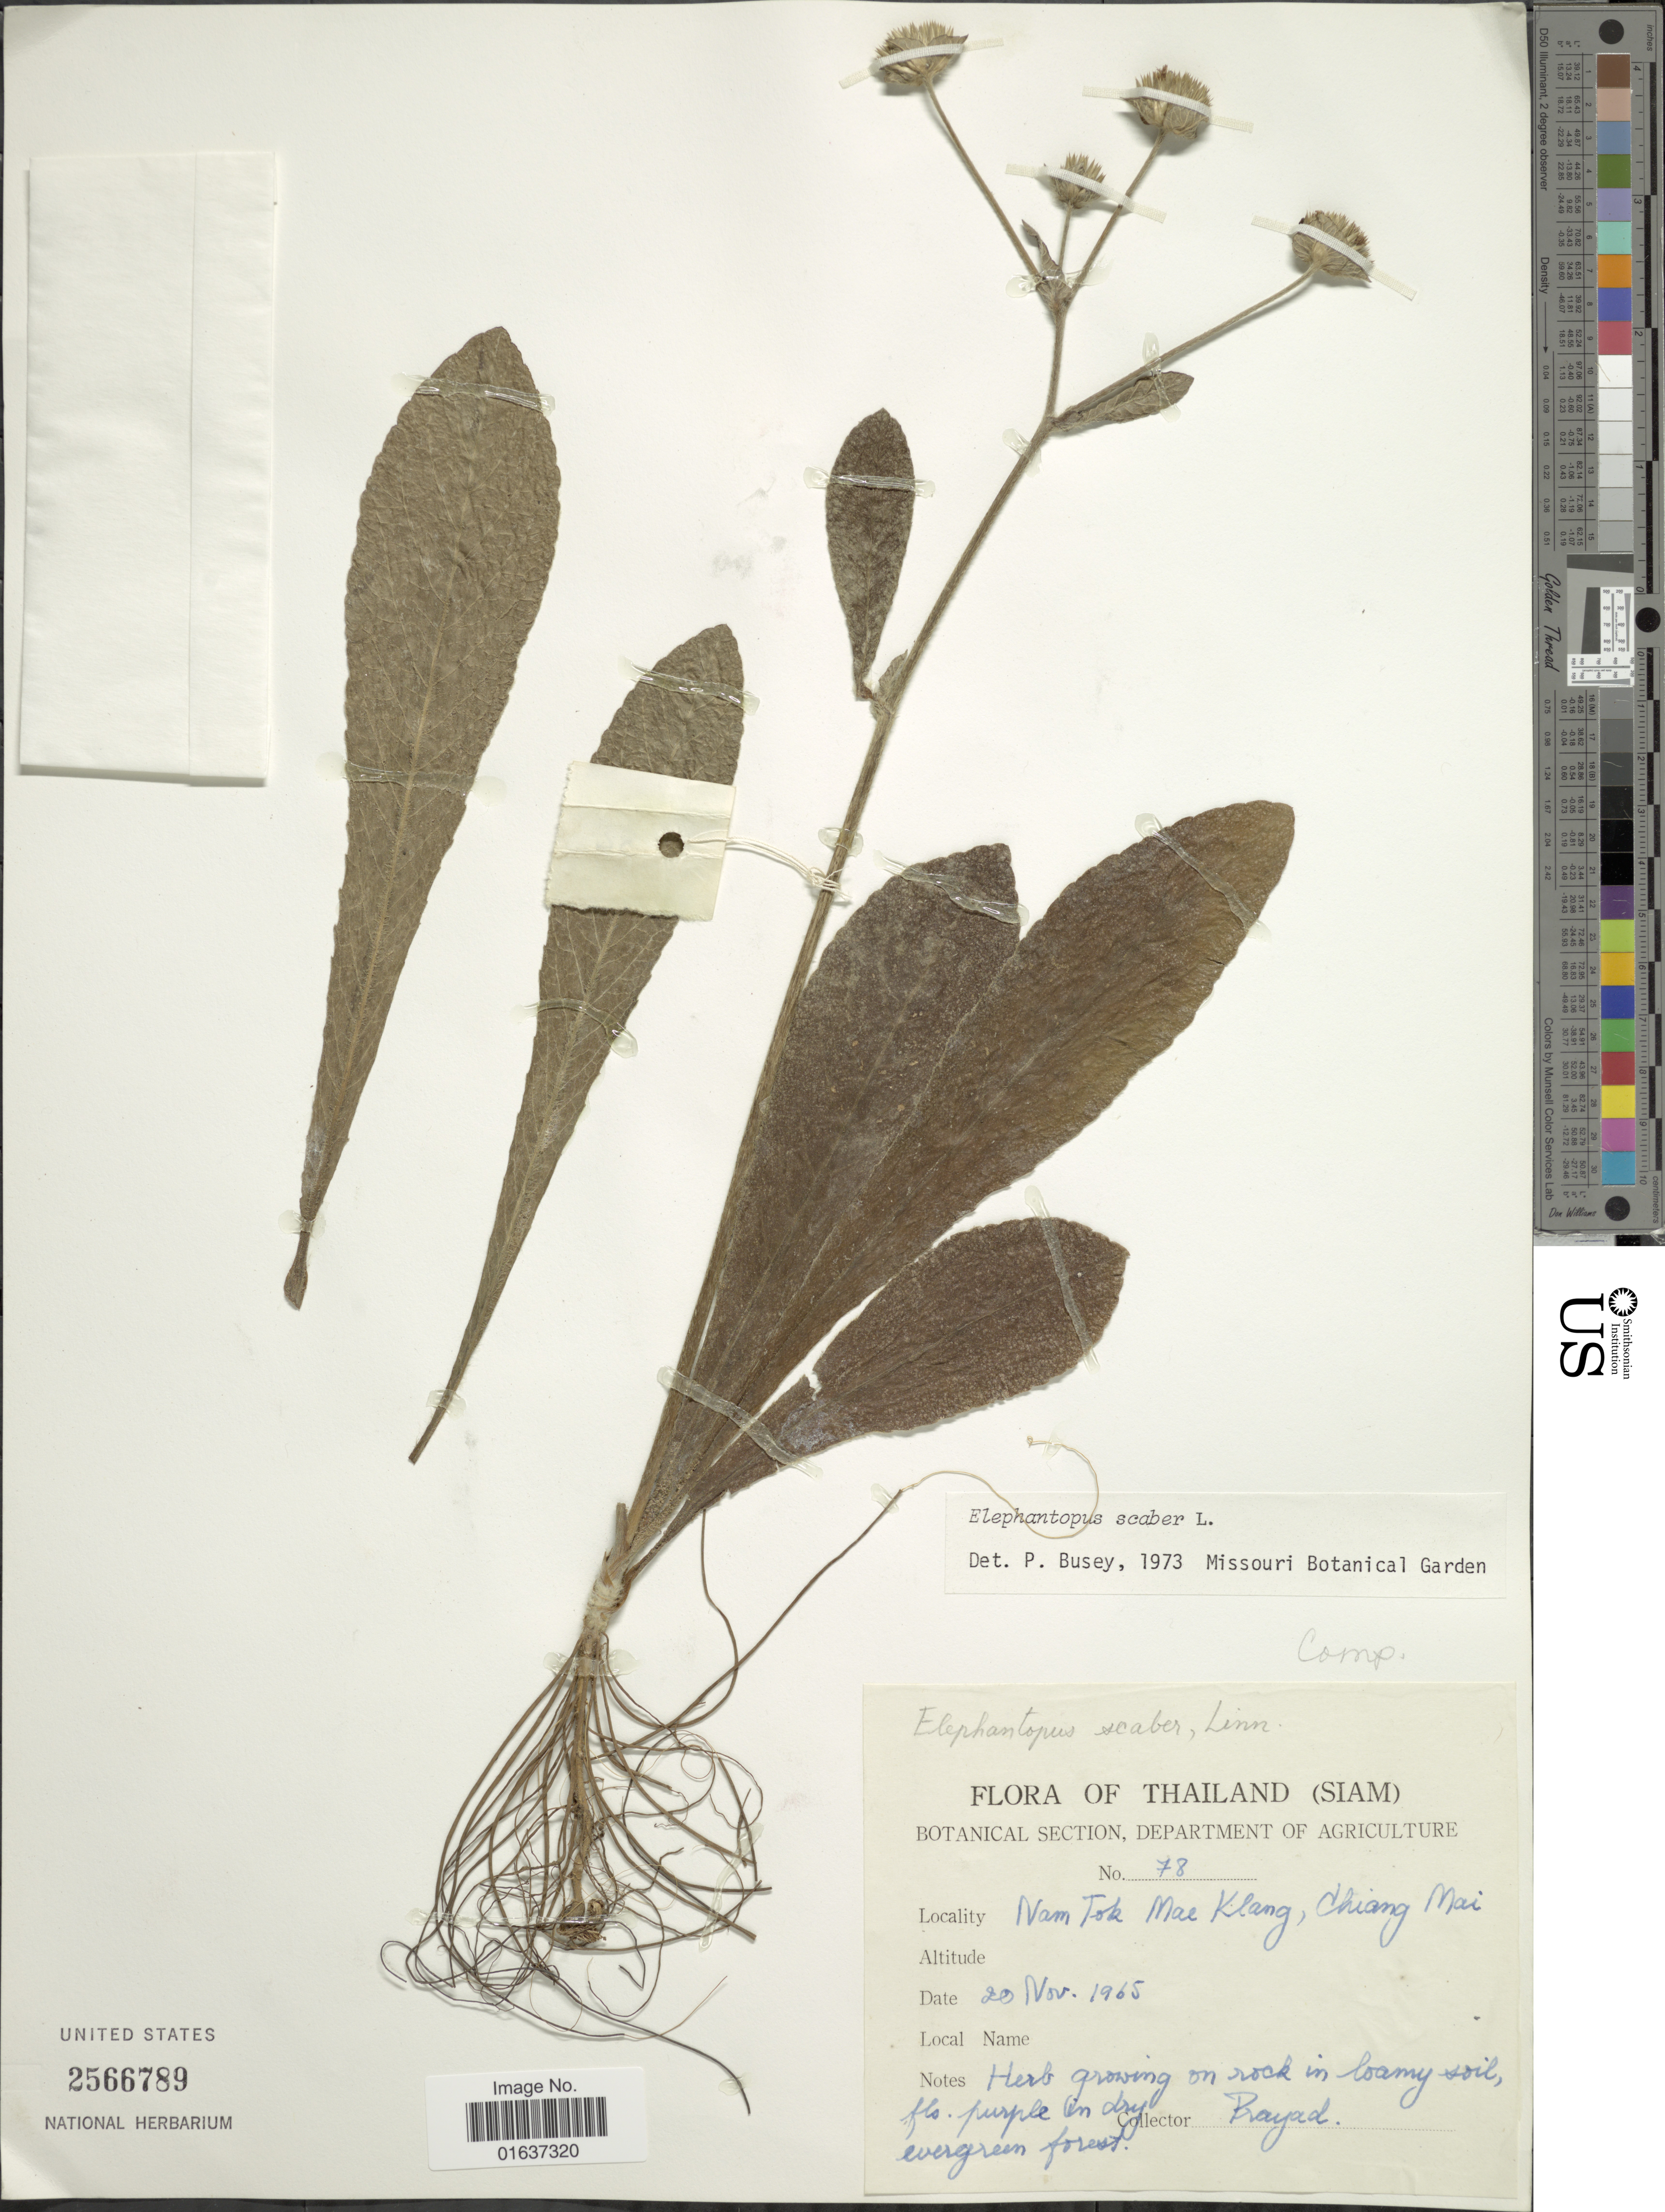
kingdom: Plantae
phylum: Tracheophyta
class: Magnoliopsida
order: Asterales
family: Asteraceae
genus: Elephantopus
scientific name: Elephantopus scaber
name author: L.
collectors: Prayad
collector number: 78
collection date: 1965-11-20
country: Thailand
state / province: Chiang Mai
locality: Thailand (Siam), Nam Tok Mae Klang, in dry evergreen forest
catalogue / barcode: US 2566789